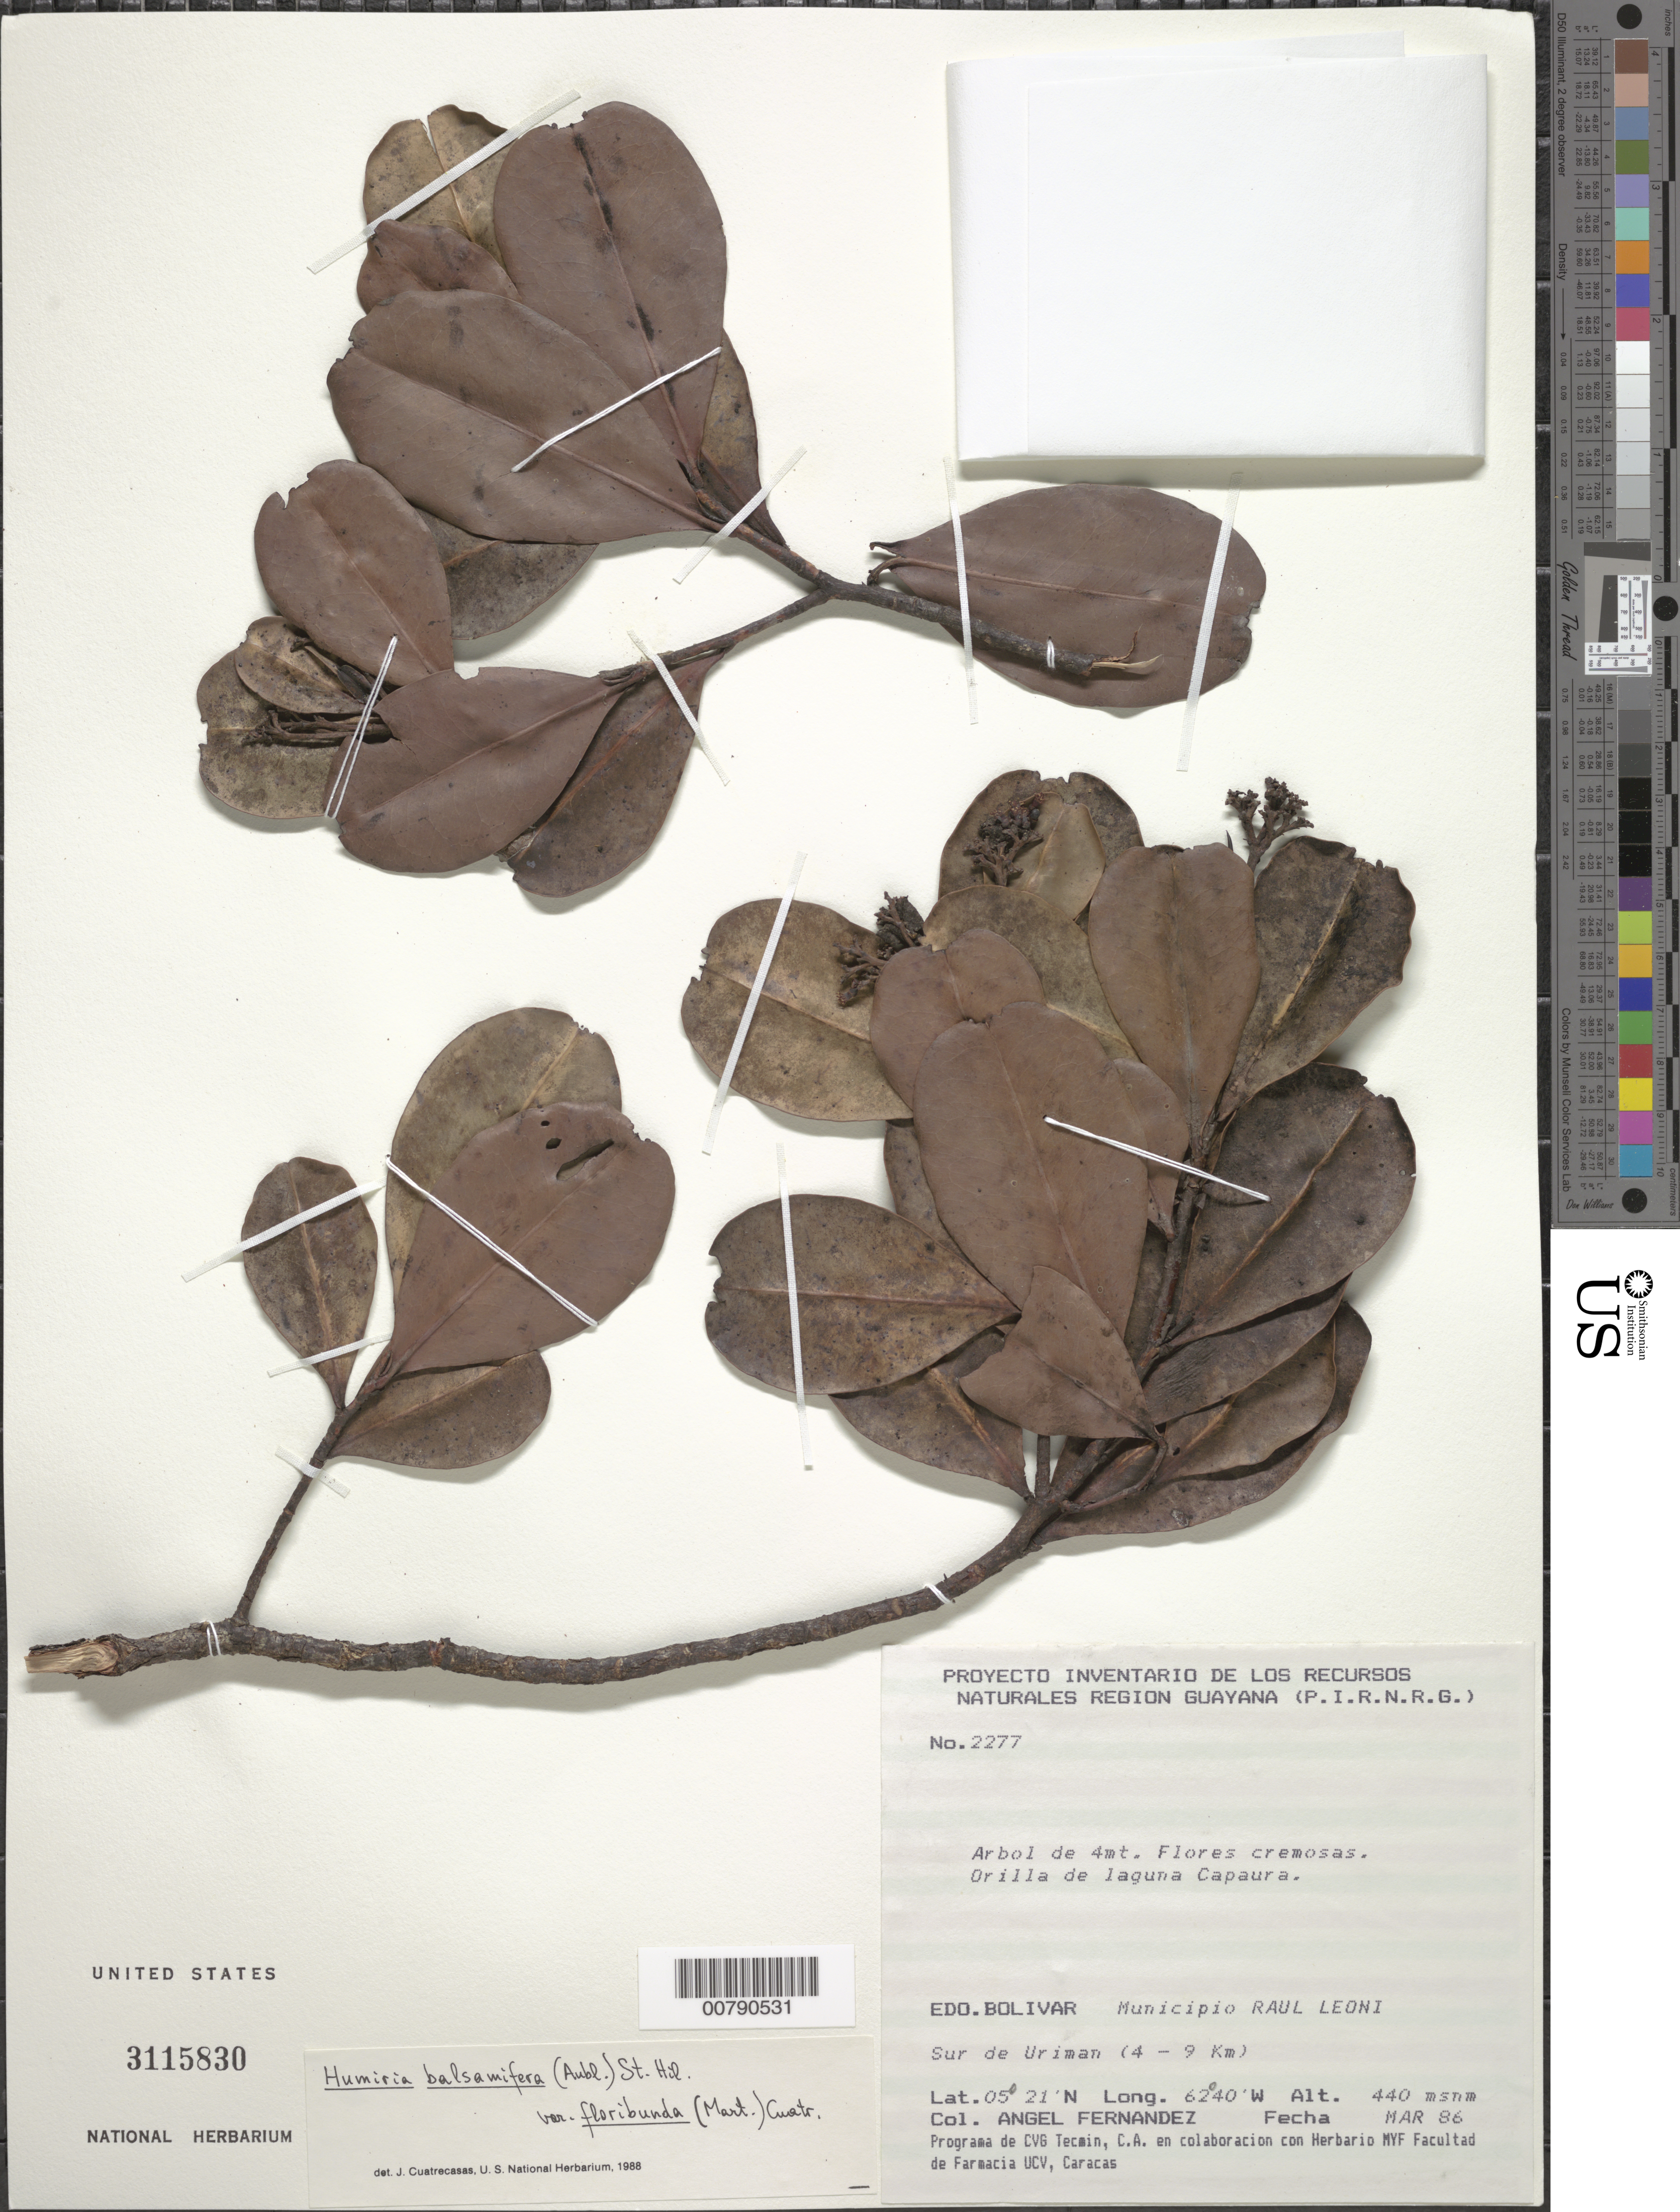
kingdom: Plantae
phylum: Tracheophyta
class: Magnoliopsida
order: Malpighiales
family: Humiriaceae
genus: Humiria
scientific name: Humiria balsamifera var. floribunda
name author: (Mart.) Cuatrec.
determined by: Cuatrecasas, J.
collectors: A. Fernández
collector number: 2277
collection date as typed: Mar-86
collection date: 1986-03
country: Venezuela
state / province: Bolívar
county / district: Angostura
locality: Mun. Raúl Leoni [=Angostura], S de Uriman (4-9 km), marge Laguna Capaura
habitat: Orilla de laguna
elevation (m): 440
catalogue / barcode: US 3115830